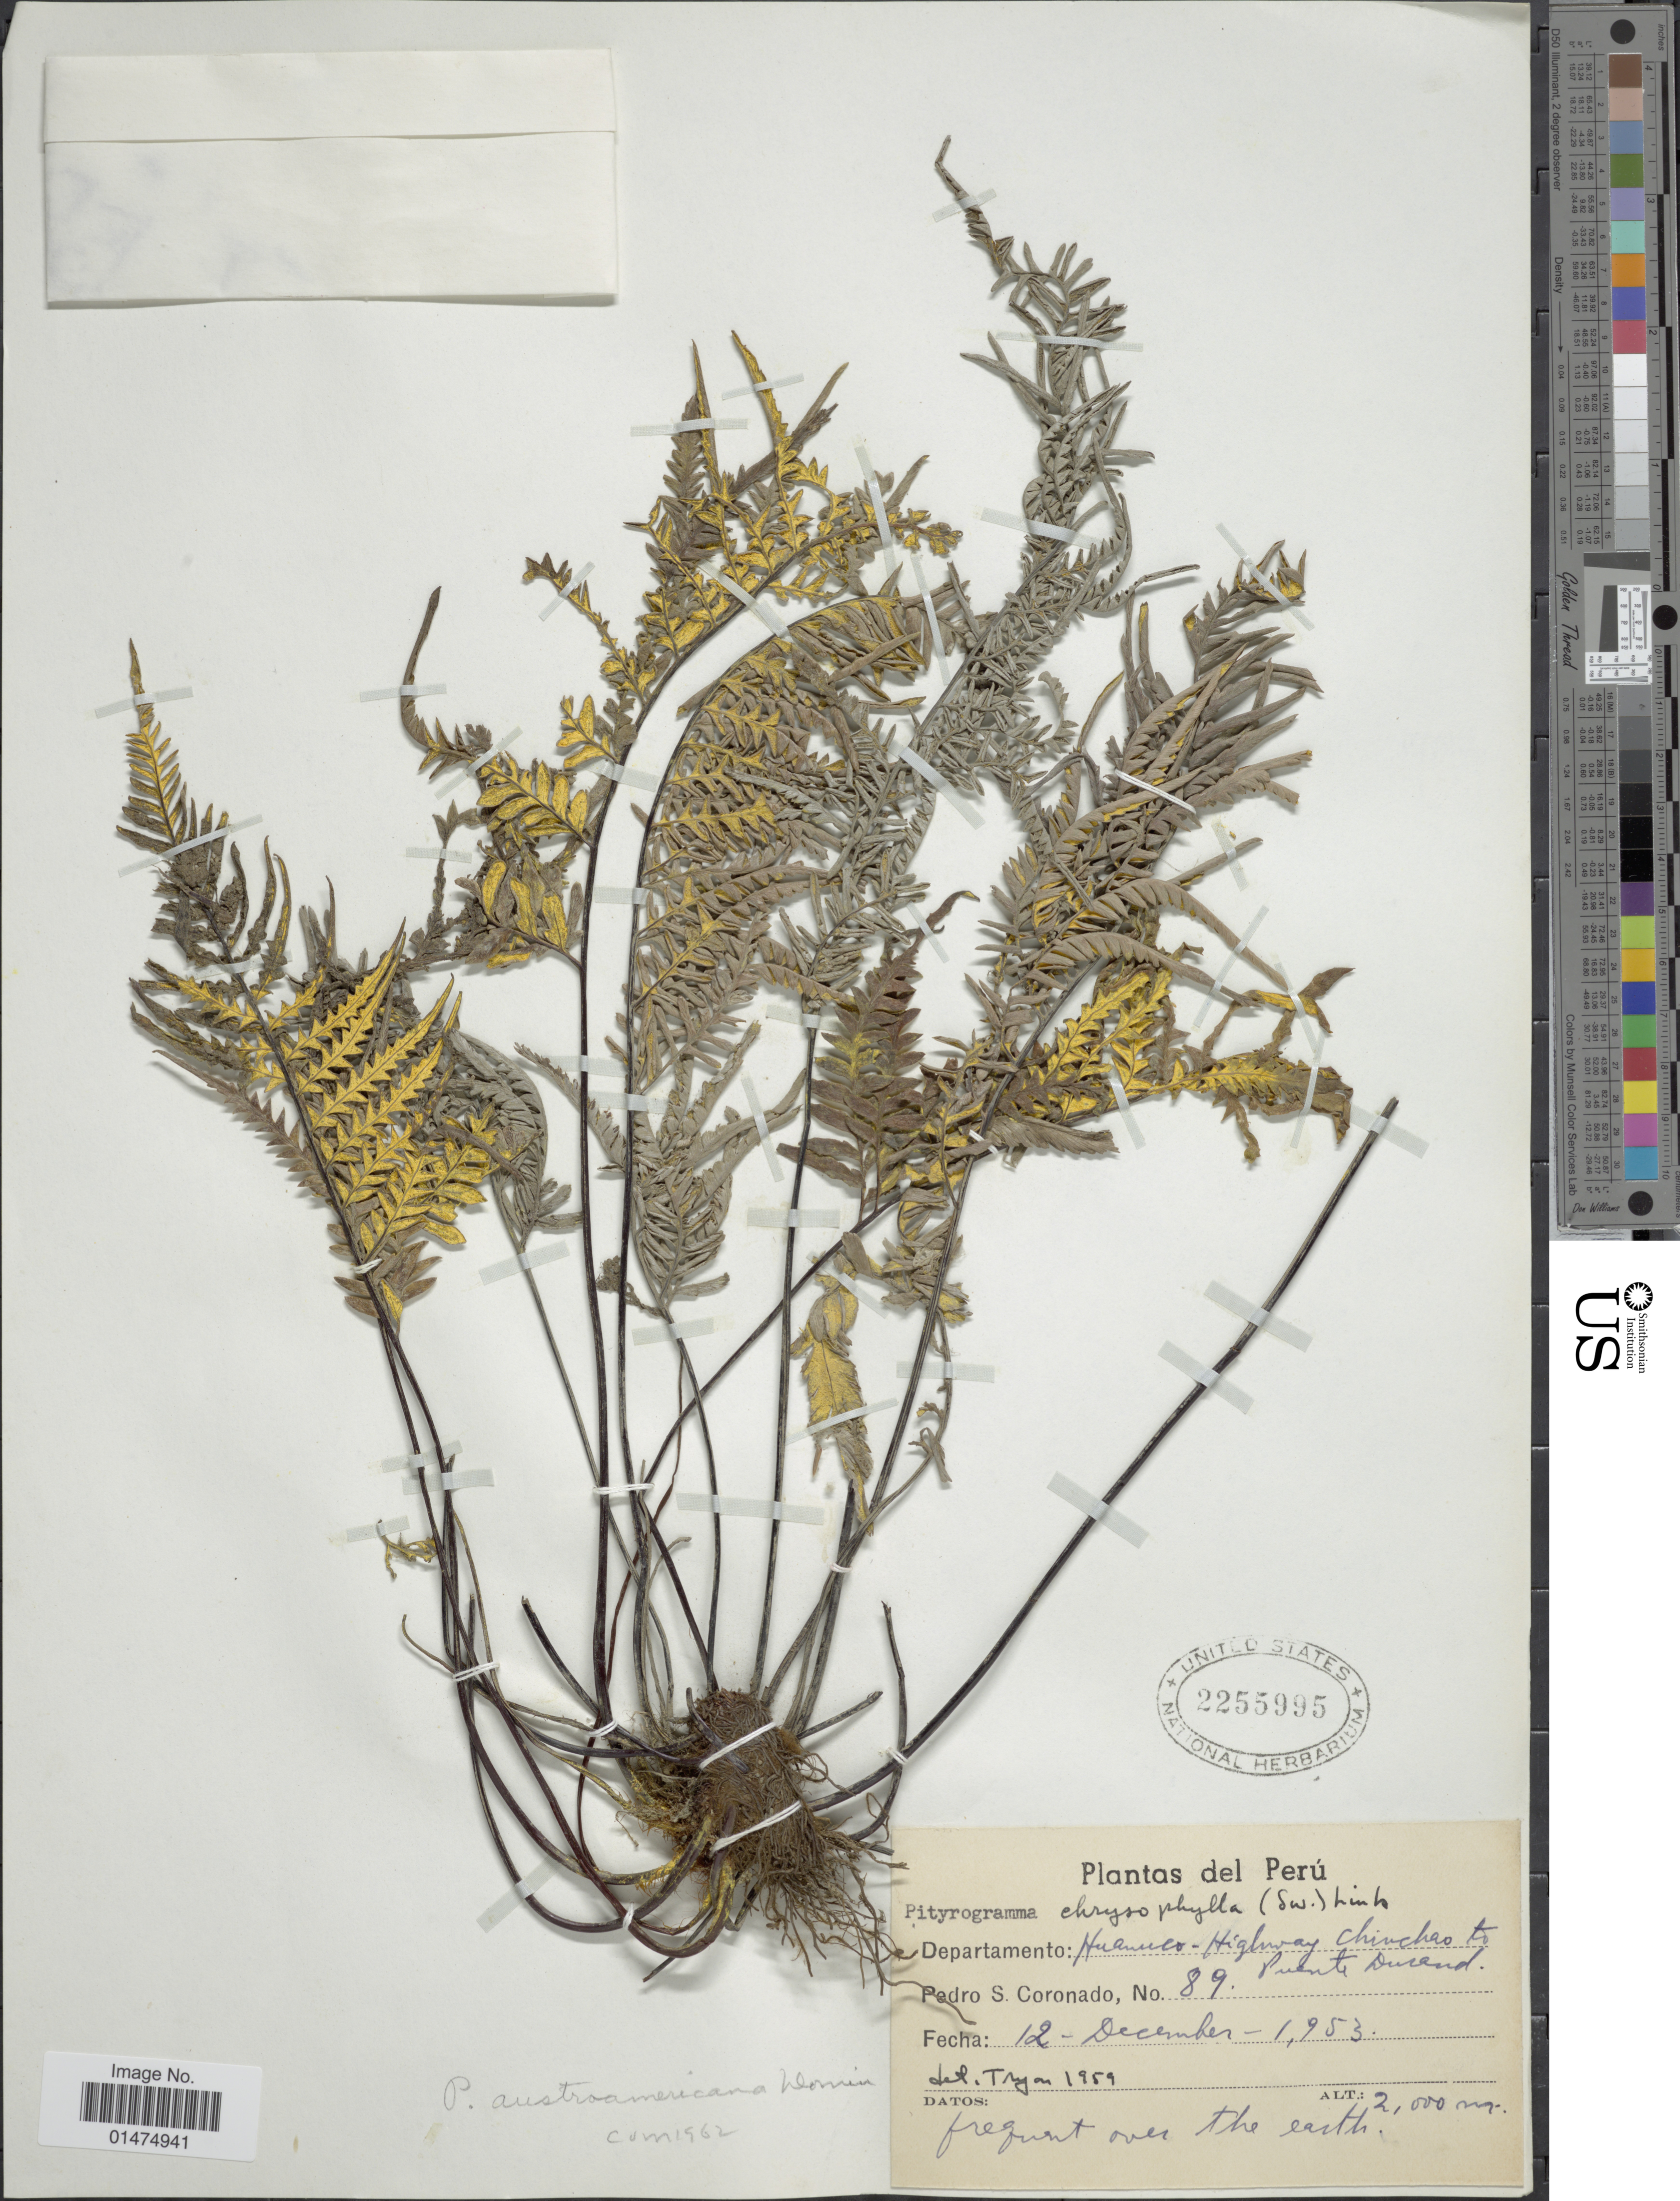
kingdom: Plantae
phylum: Tracheophyta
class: Polypodiopsida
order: Polypodiales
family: Pteridaceae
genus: Pityrogramma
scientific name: Pityrogramma calomelanos var. aureoflava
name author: (Hook.) Weath. ex L.H. Bailey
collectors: P. Coronado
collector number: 89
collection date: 1953-12-12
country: Peru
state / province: Huánuco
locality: Huanuco-Highway Chinchao.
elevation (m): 2000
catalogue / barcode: US 2255995